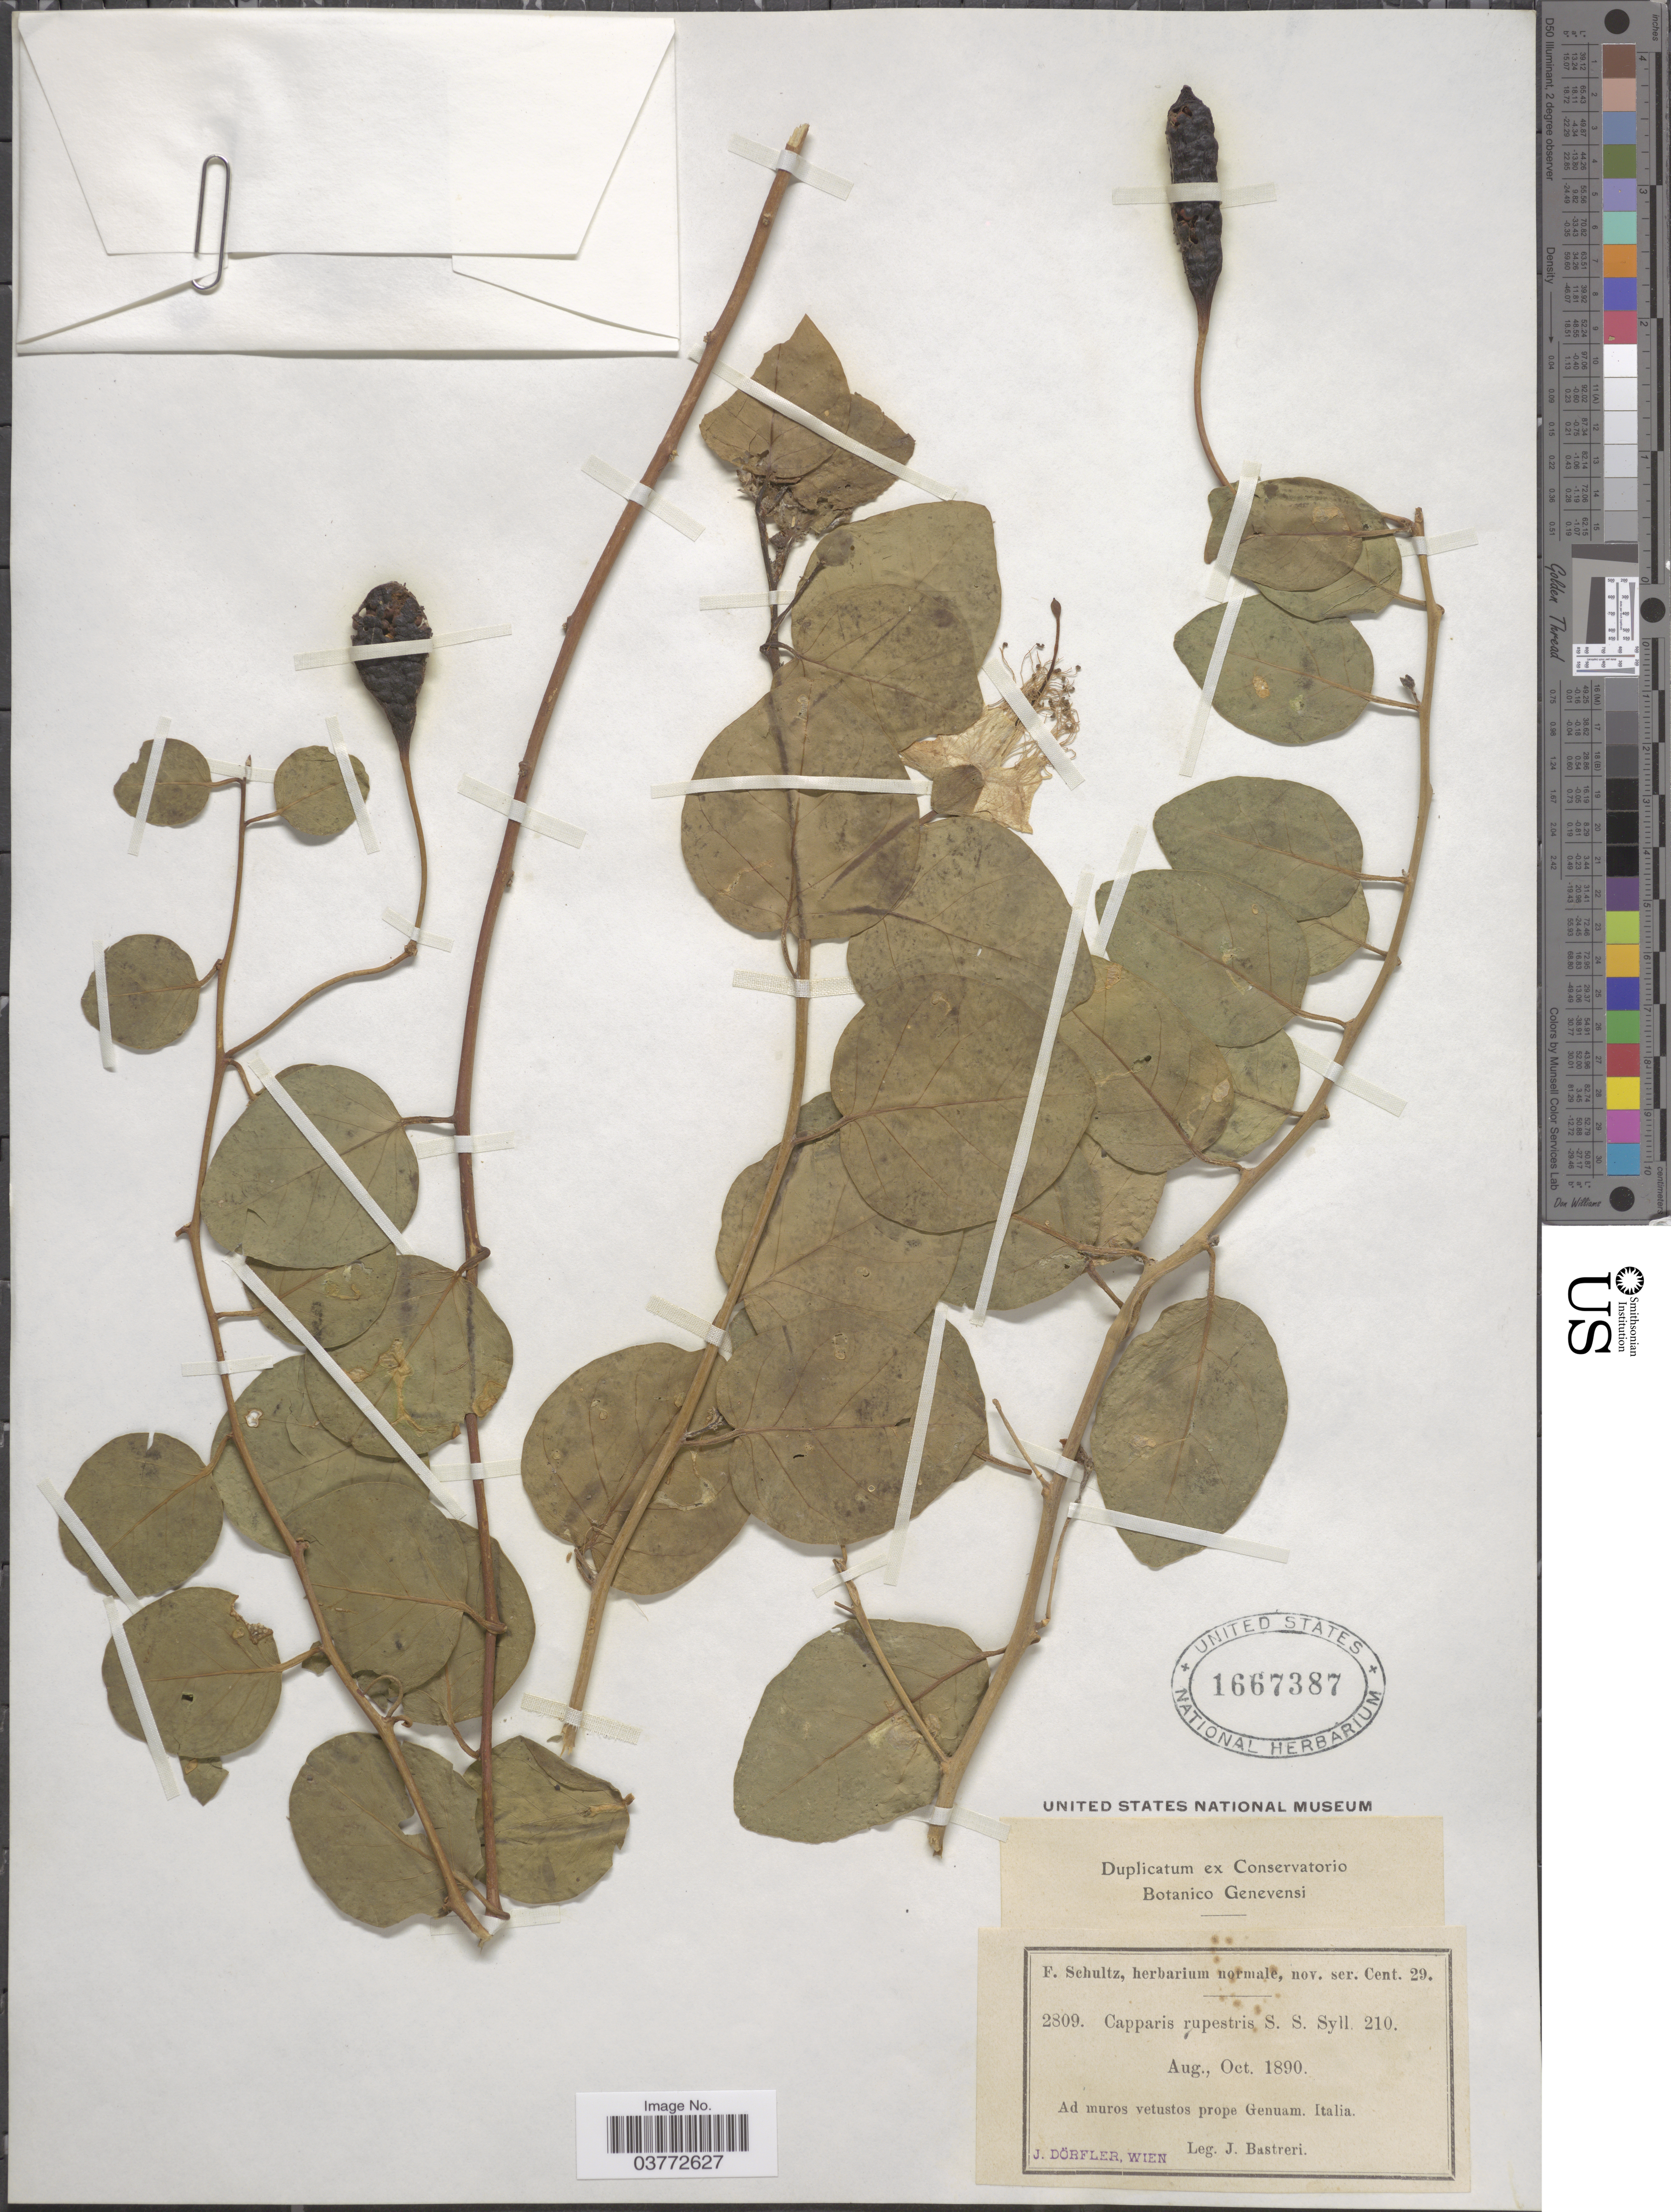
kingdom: Plantae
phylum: Tracheophyta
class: Magnoliopsida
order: Brassicales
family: Capparaceae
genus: Capparis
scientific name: Capparis orientalis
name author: Veill.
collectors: J. Bastreri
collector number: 2809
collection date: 1890-08/1890-10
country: Italy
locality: Ad muros vetustos prope Genuam.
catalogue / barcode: US 1667387